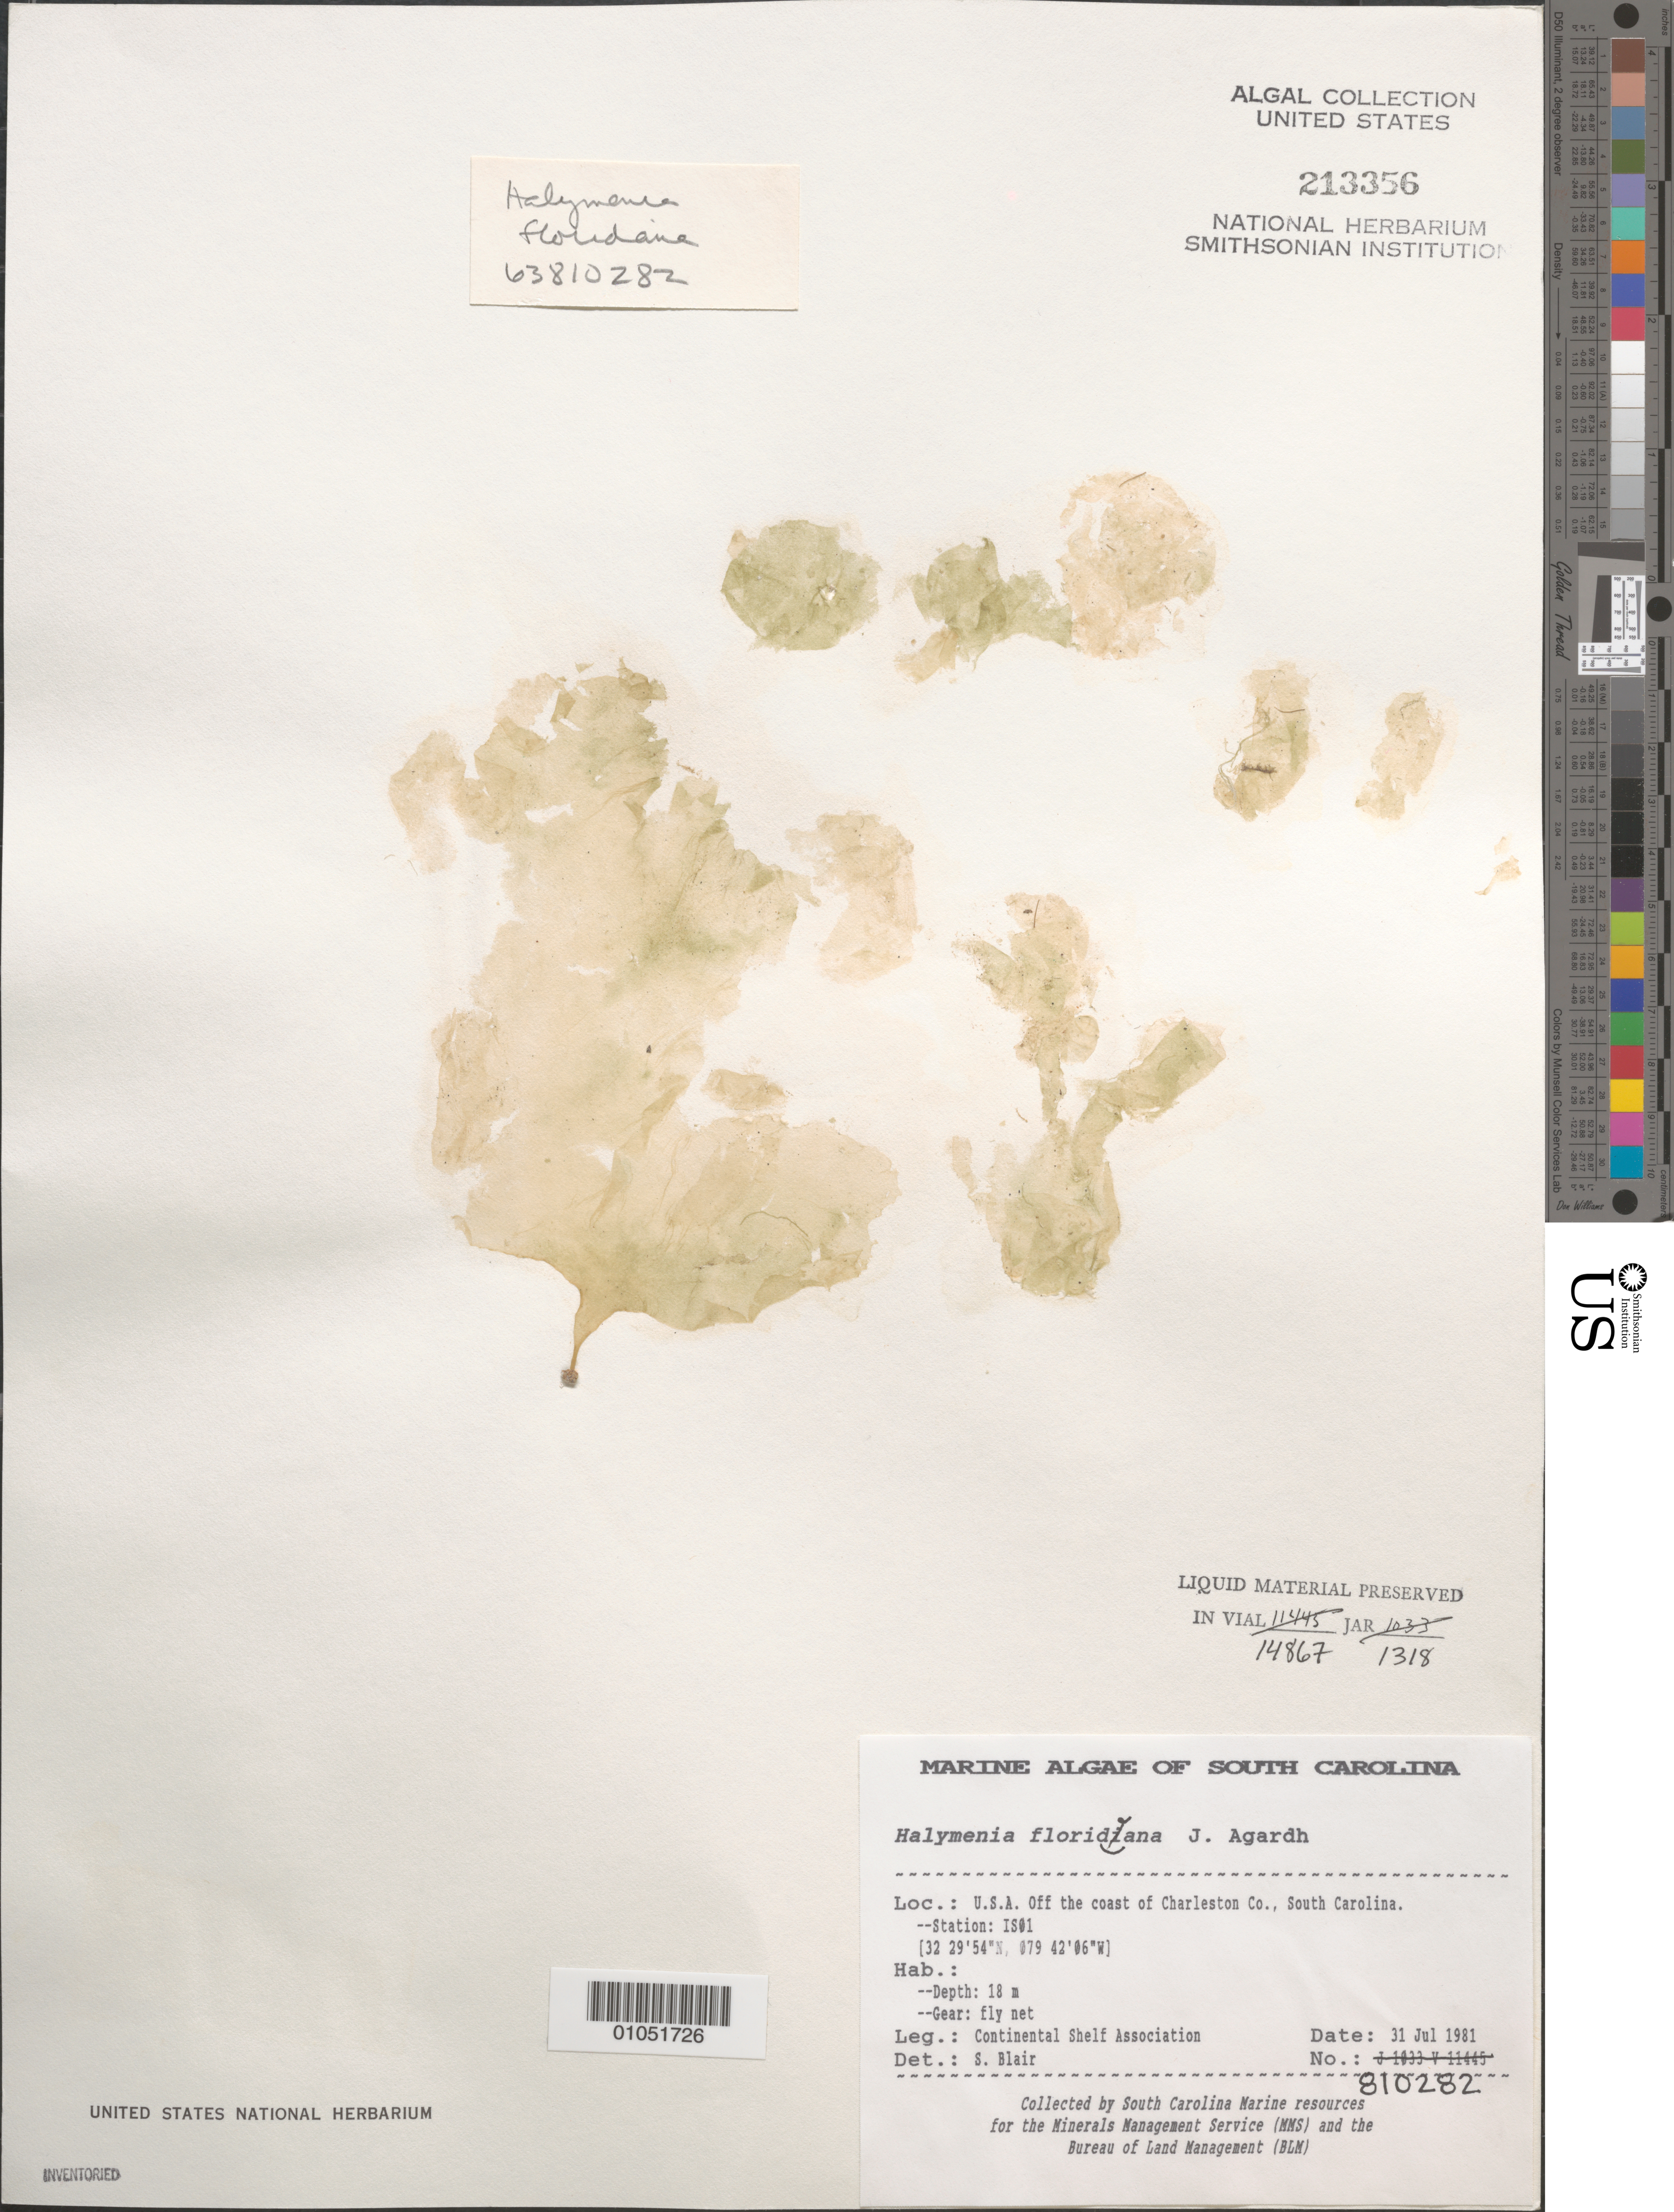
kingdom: Plantae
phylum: Rhodophyta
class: Florideophyceae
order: Halymeniales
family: Halymeniaceae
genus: Halymenia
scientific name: Halymenia floridana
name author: J. Agardh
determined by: Blair, S. M.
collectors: Continental Shelf Associates for the MMS/BLM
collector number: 810282 (Station IS01)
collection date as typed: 31 Jul 1981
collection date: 1981-07-31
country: United States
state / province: South Carolina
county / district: Charleston County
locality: Off the coast of Charleston County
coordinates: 32 29'54" N, 079 42'06" W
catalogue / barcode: US 213356